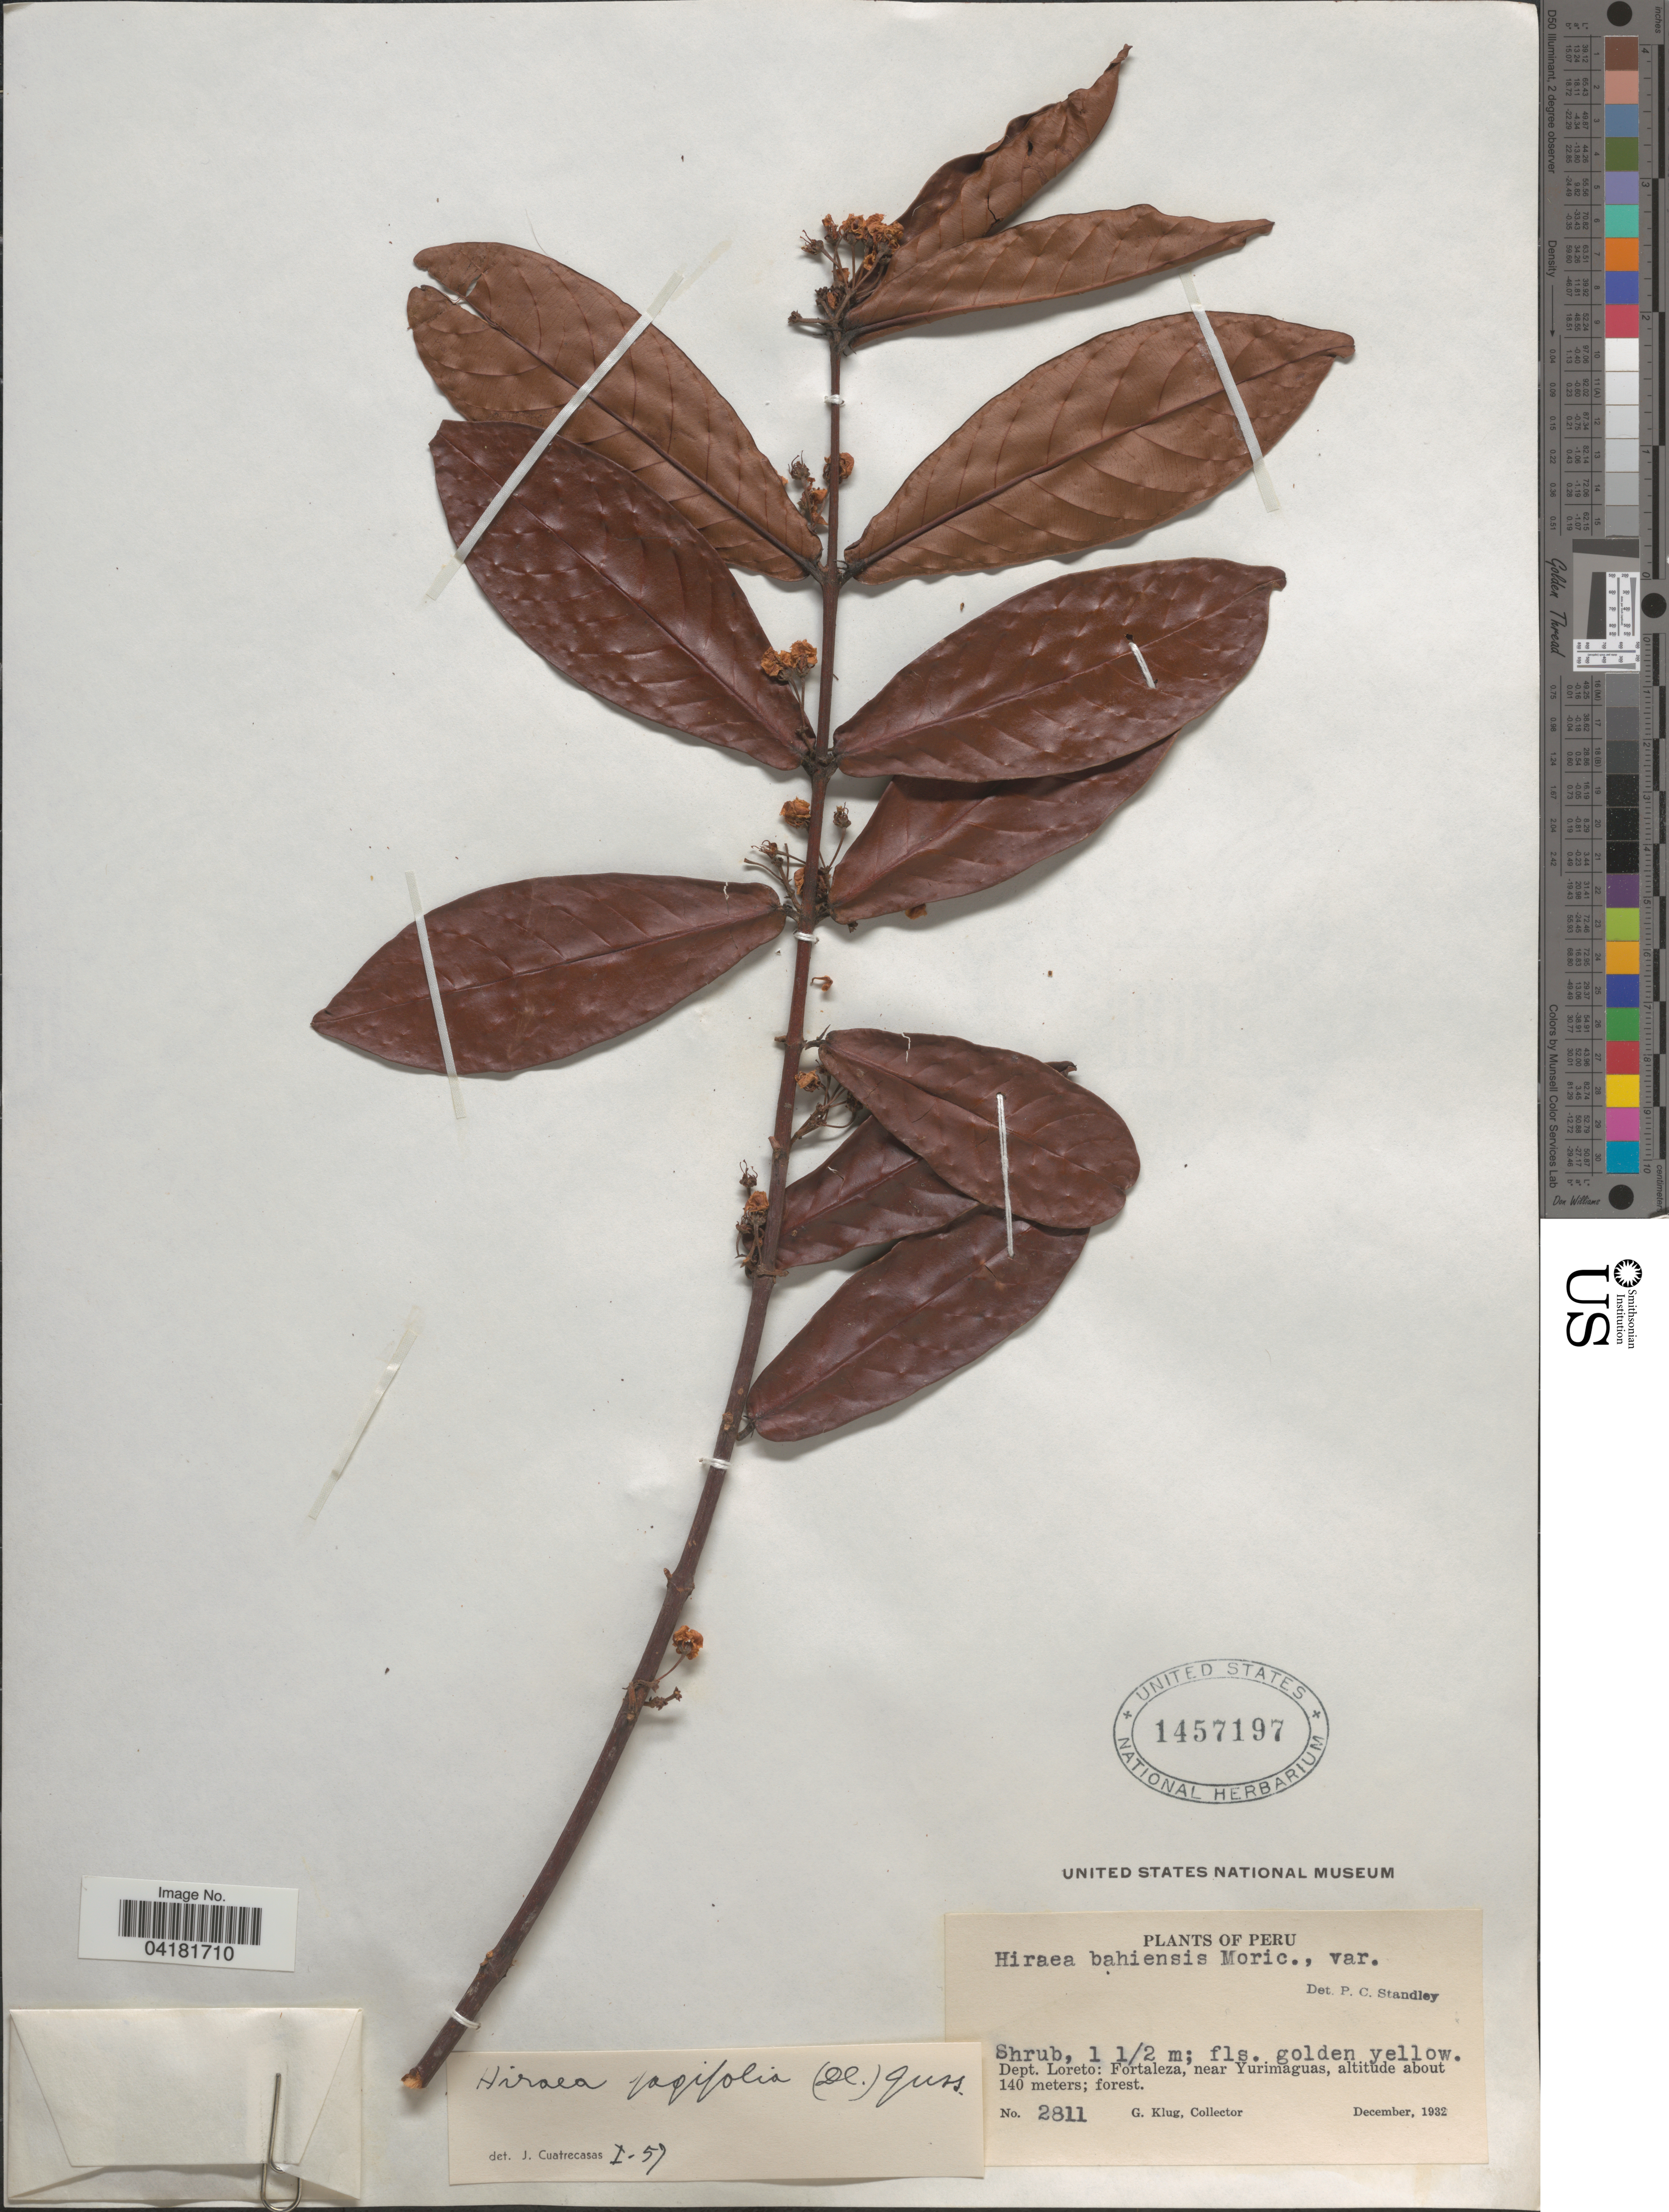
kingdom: Plantae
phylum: Tracheophyta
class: Magnoliopsida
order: Malpighiales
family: Malpighiaceae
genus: Hiraea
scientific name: Hiraea fagifolia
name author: (DC.) A. Juss.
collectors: G. Klug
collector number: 2811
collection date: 1932-12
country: Peru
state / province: Loreto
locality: Dept. Loreto: Fortaleza, near Yurimaguas.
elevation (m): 140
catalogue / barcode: US 1457197